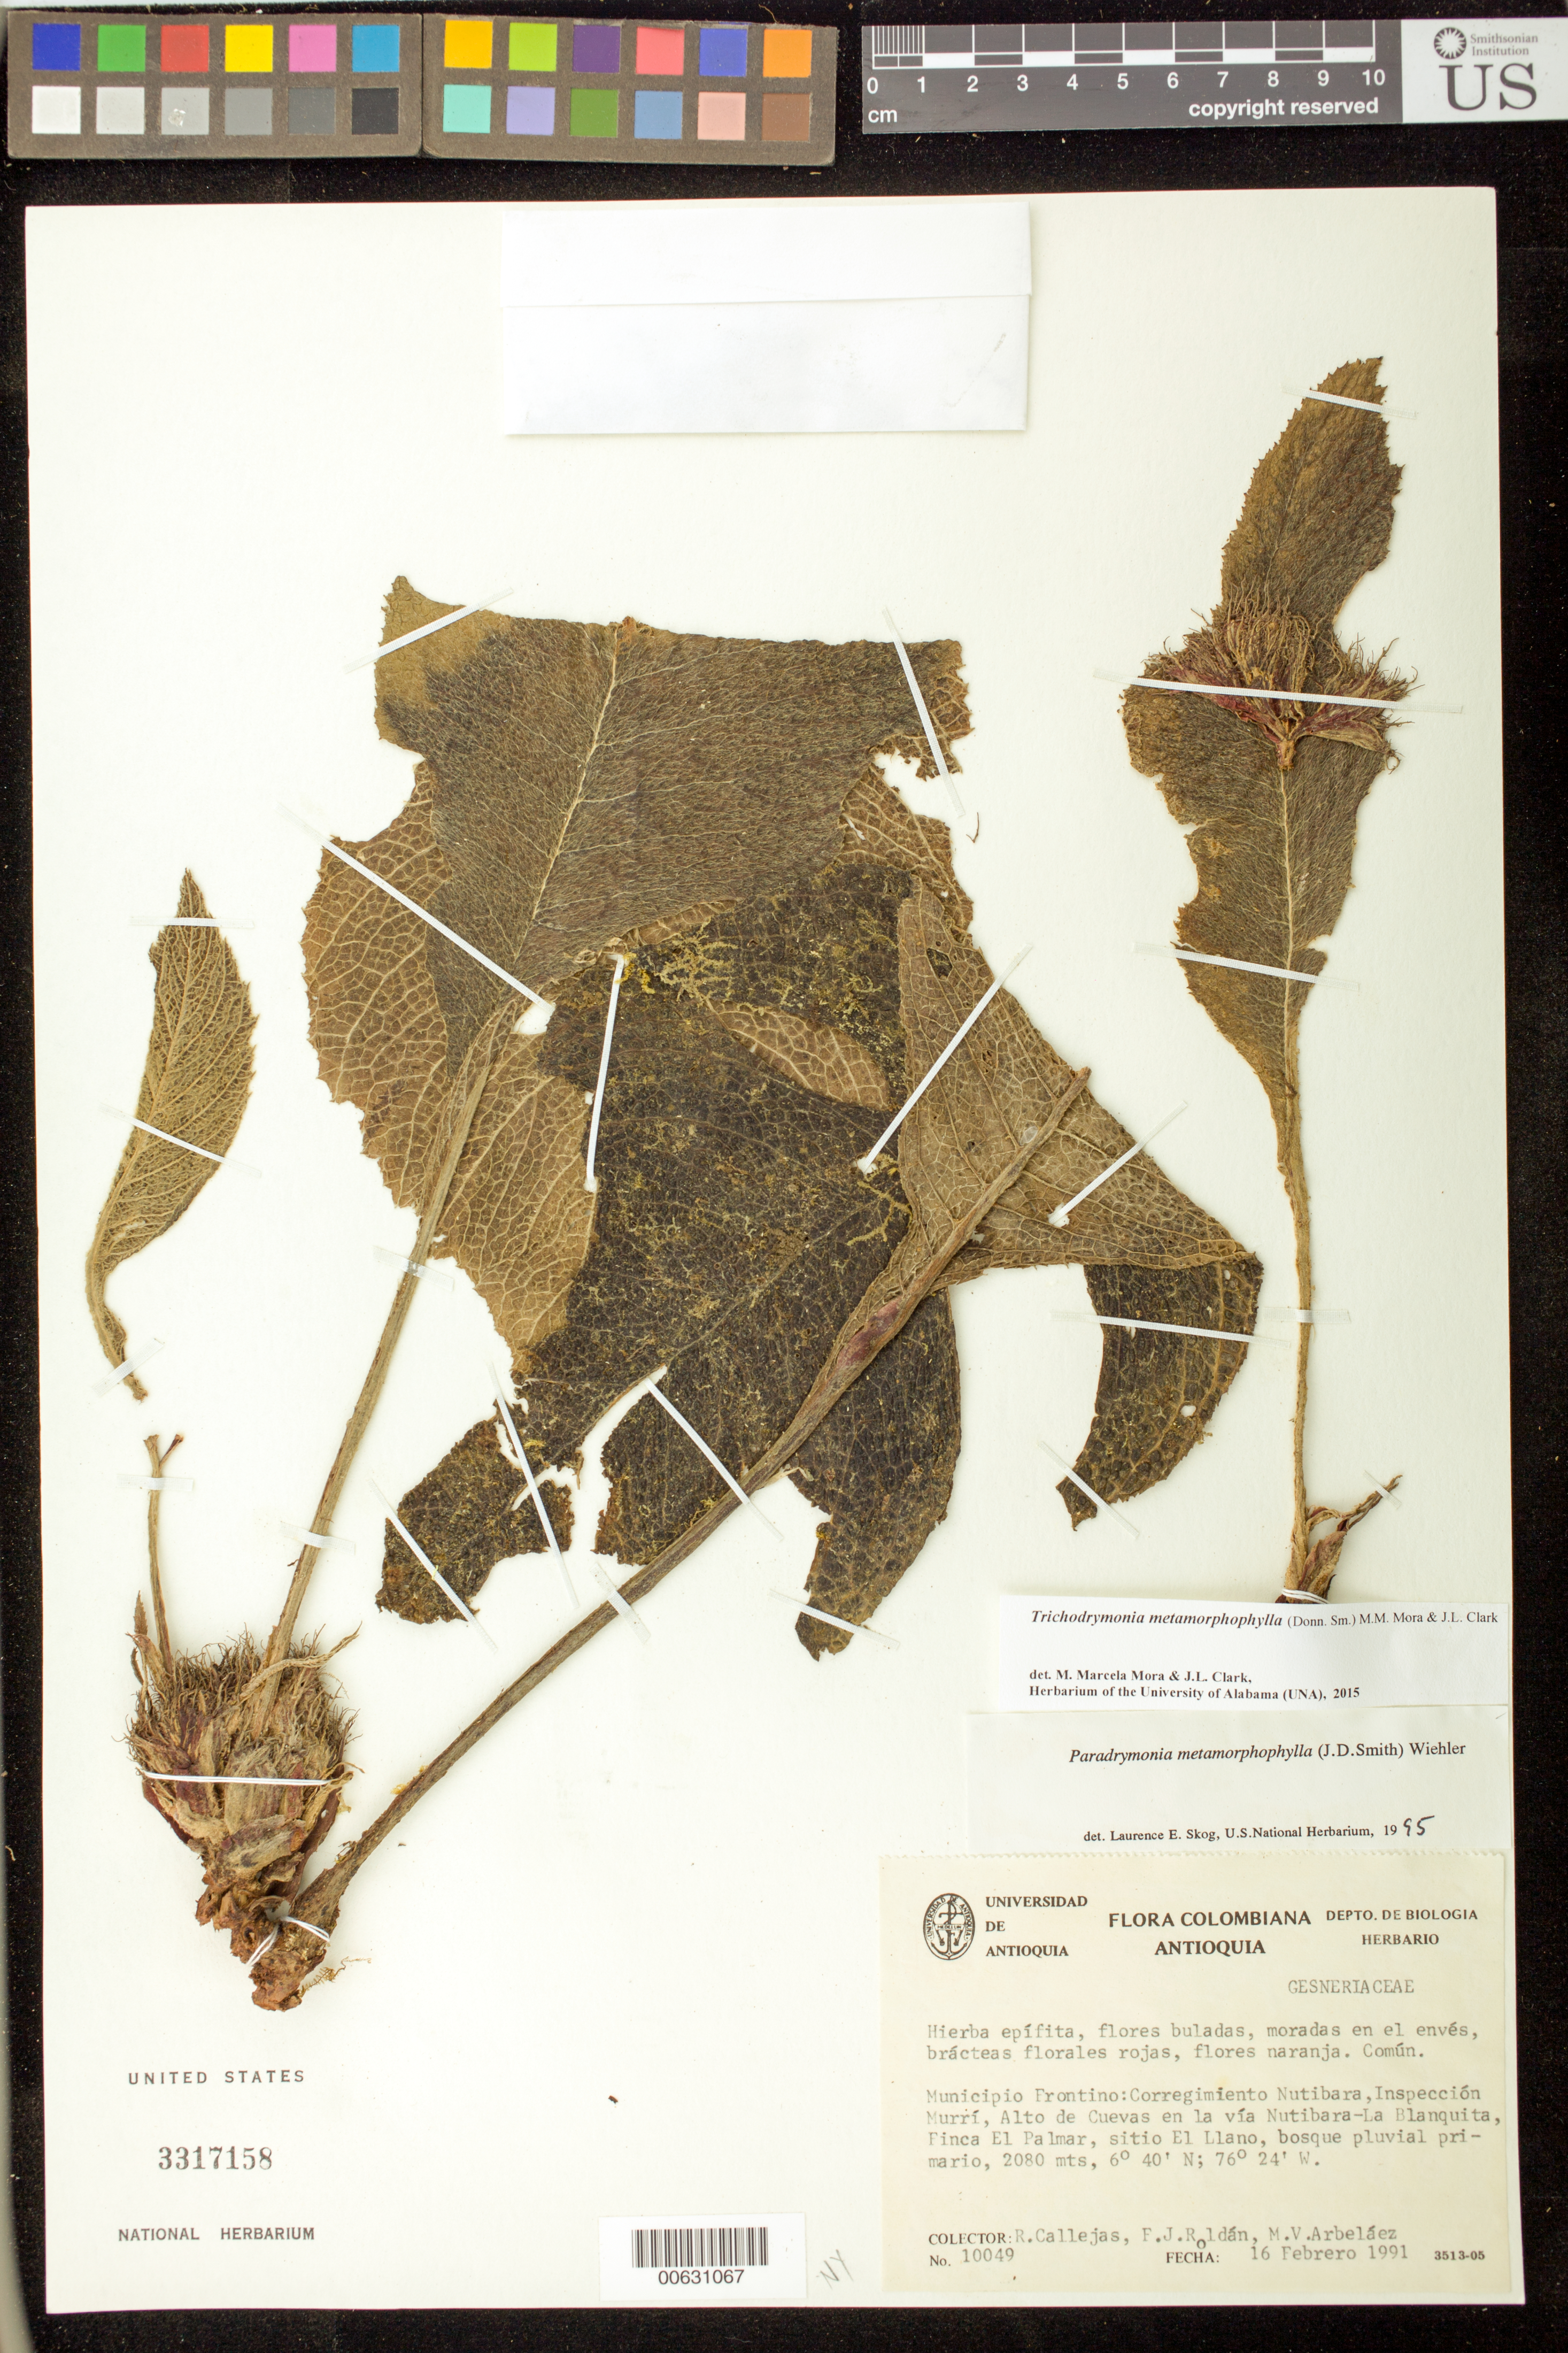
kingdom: Plantae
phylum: Tracheophyta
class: Magnoliopsida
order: Lamiales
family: Gesneriaceae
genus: Trichodrymonia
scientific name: Trichodrymonia metamorphophylla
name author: (Donn. Sm.) M.M. Mora & J.L. Clark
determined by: Mora, M. M.; Clark, J. L.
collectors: R. Callejas, F. J. Roldán & M. Arbelaez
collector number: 10049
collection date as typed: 16 Feb 1991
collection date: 1991-02-16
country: Colombia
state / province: Antioquia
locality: Mpio. Frontino: Corregimiento Nutibara, Inspección Múrri, Alto de Cuevas en la vía Nutibara - La Blanquita, Finca El Palmar, sitio El Llano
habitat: bosque pluvial primario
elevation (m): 2080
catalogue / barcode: US 3317158